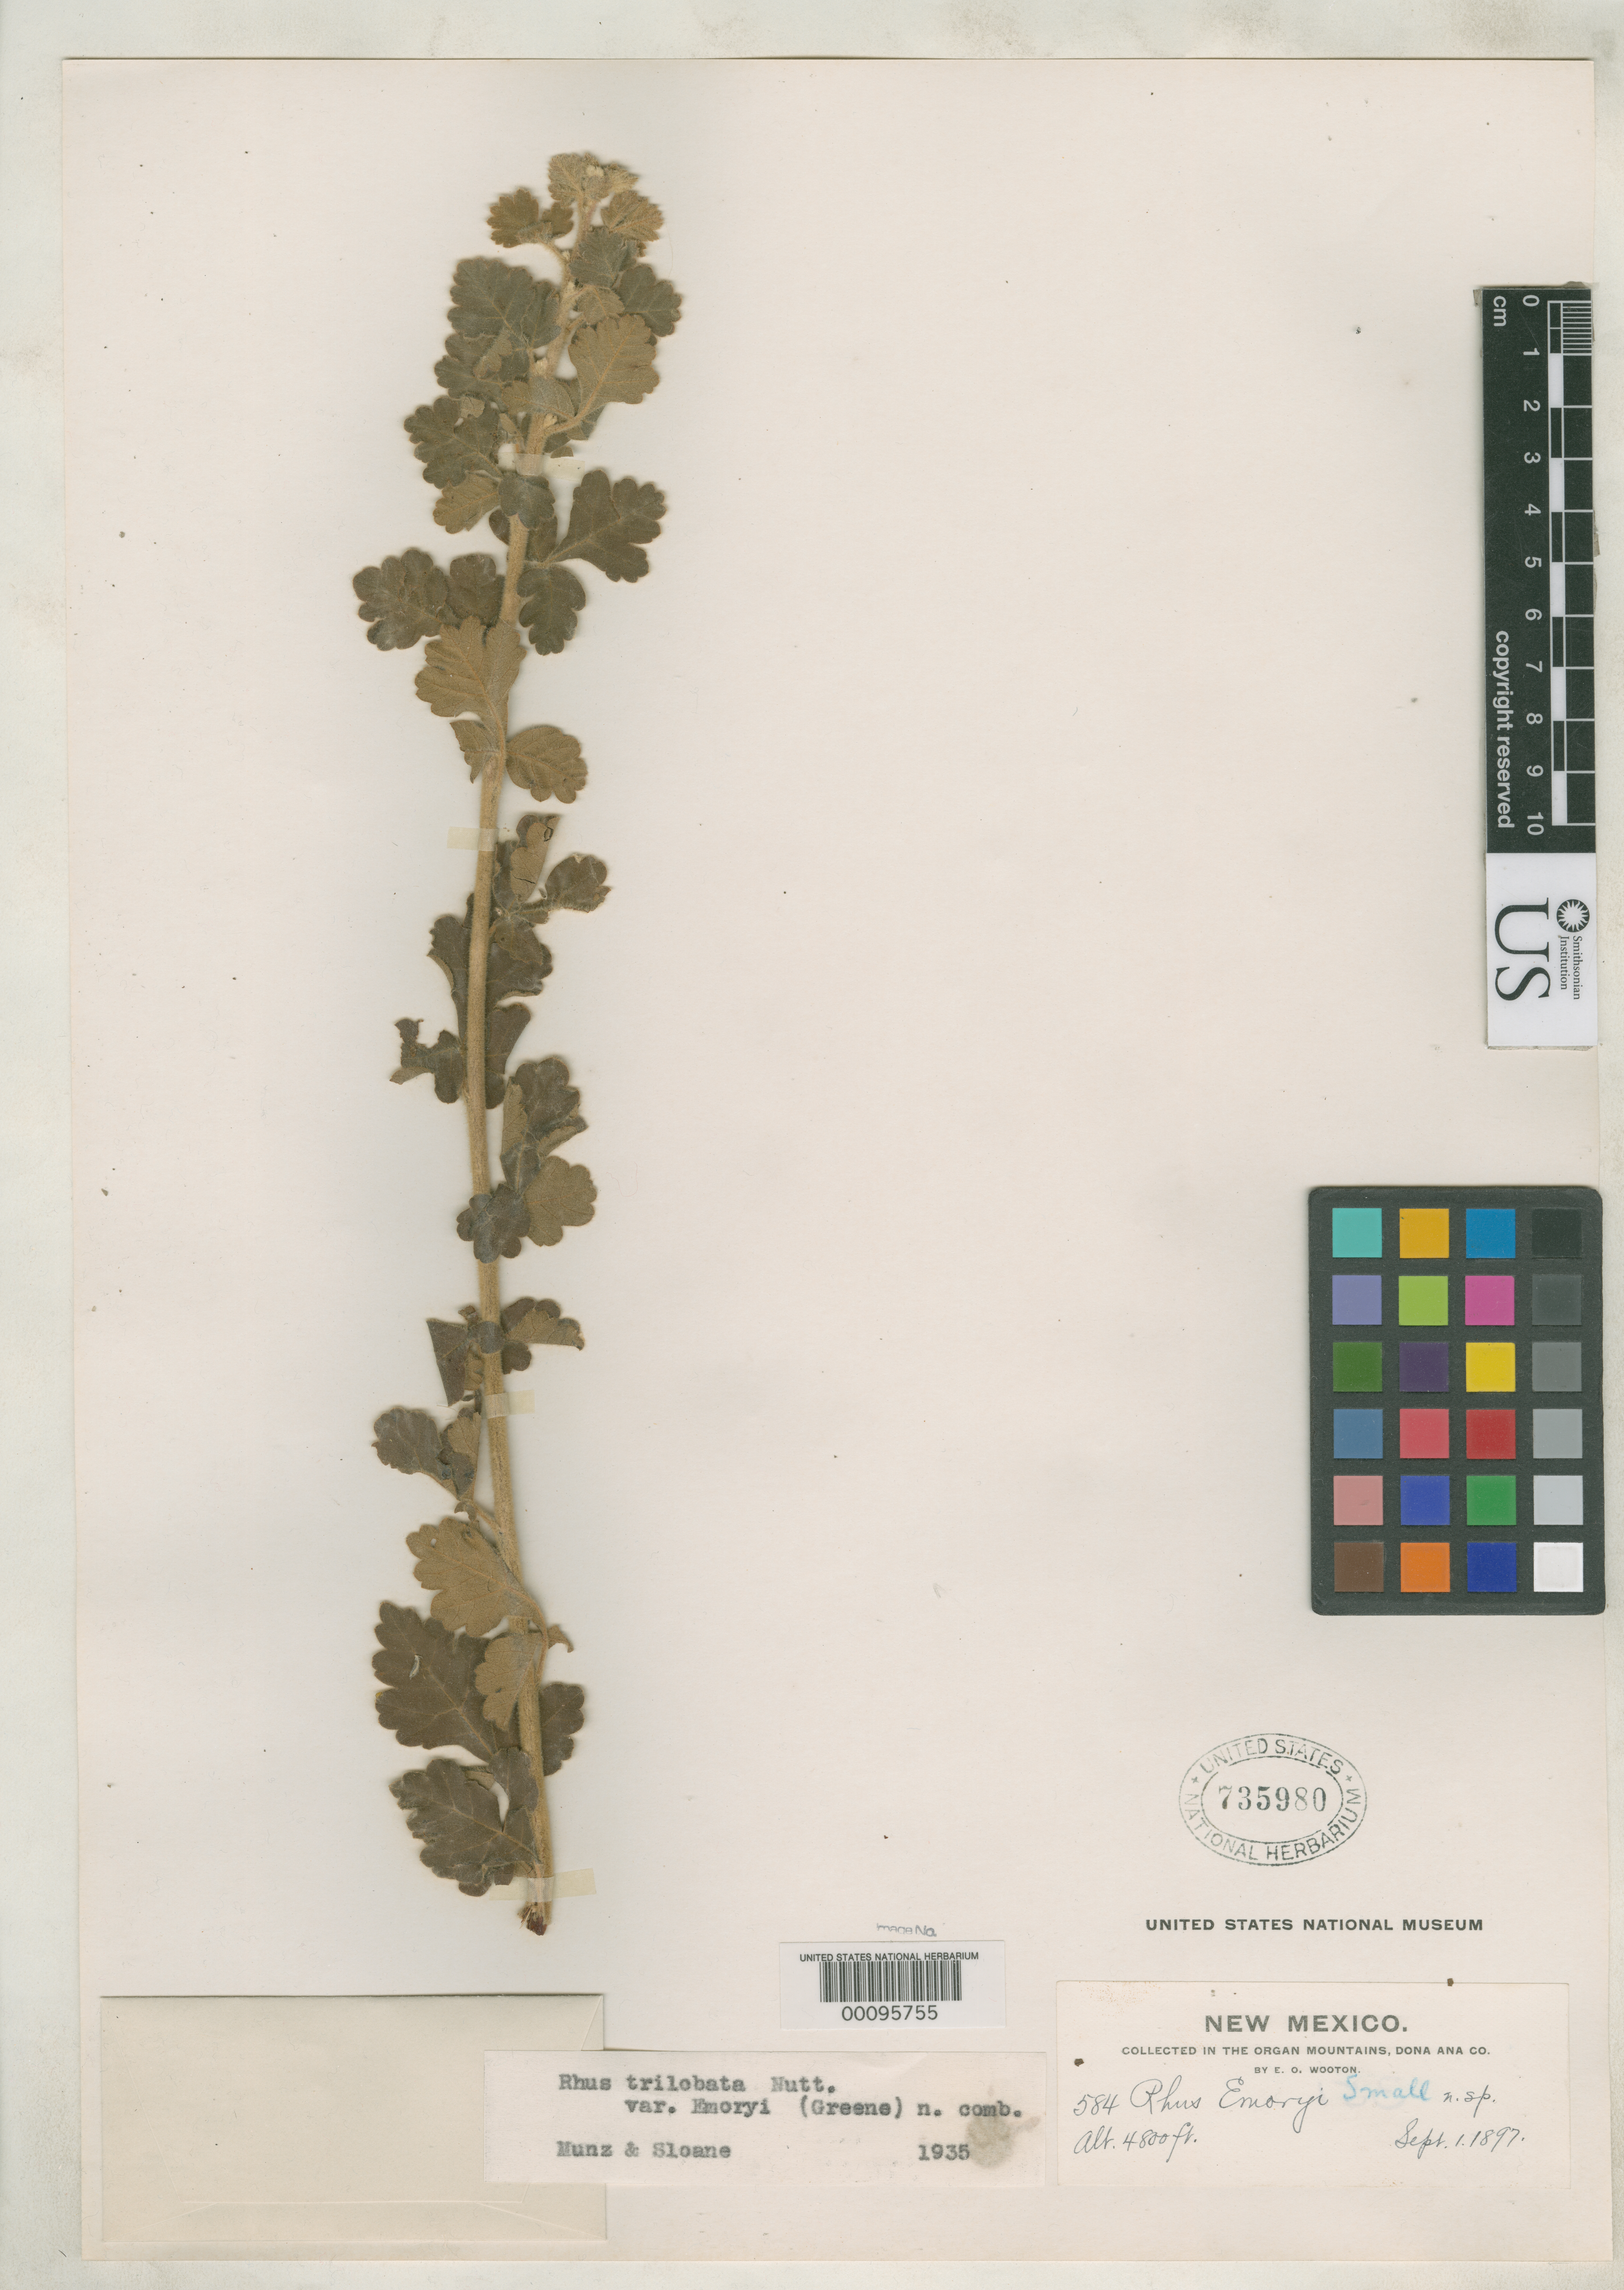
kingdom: Plantae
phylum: Tracheophyta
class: Magnoliopsida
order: Sapindales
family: Anacardiaceae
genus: Schmaltzia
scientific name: Schmaltzia emoryi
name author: Greene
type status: Syntype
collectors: E. O. Wooton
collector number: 584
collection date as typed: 01 Sep 1897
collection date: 1897-09-01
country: United States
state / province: New Mexico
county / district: Dona Ana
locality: Organ Mts.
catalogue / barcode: US 735980